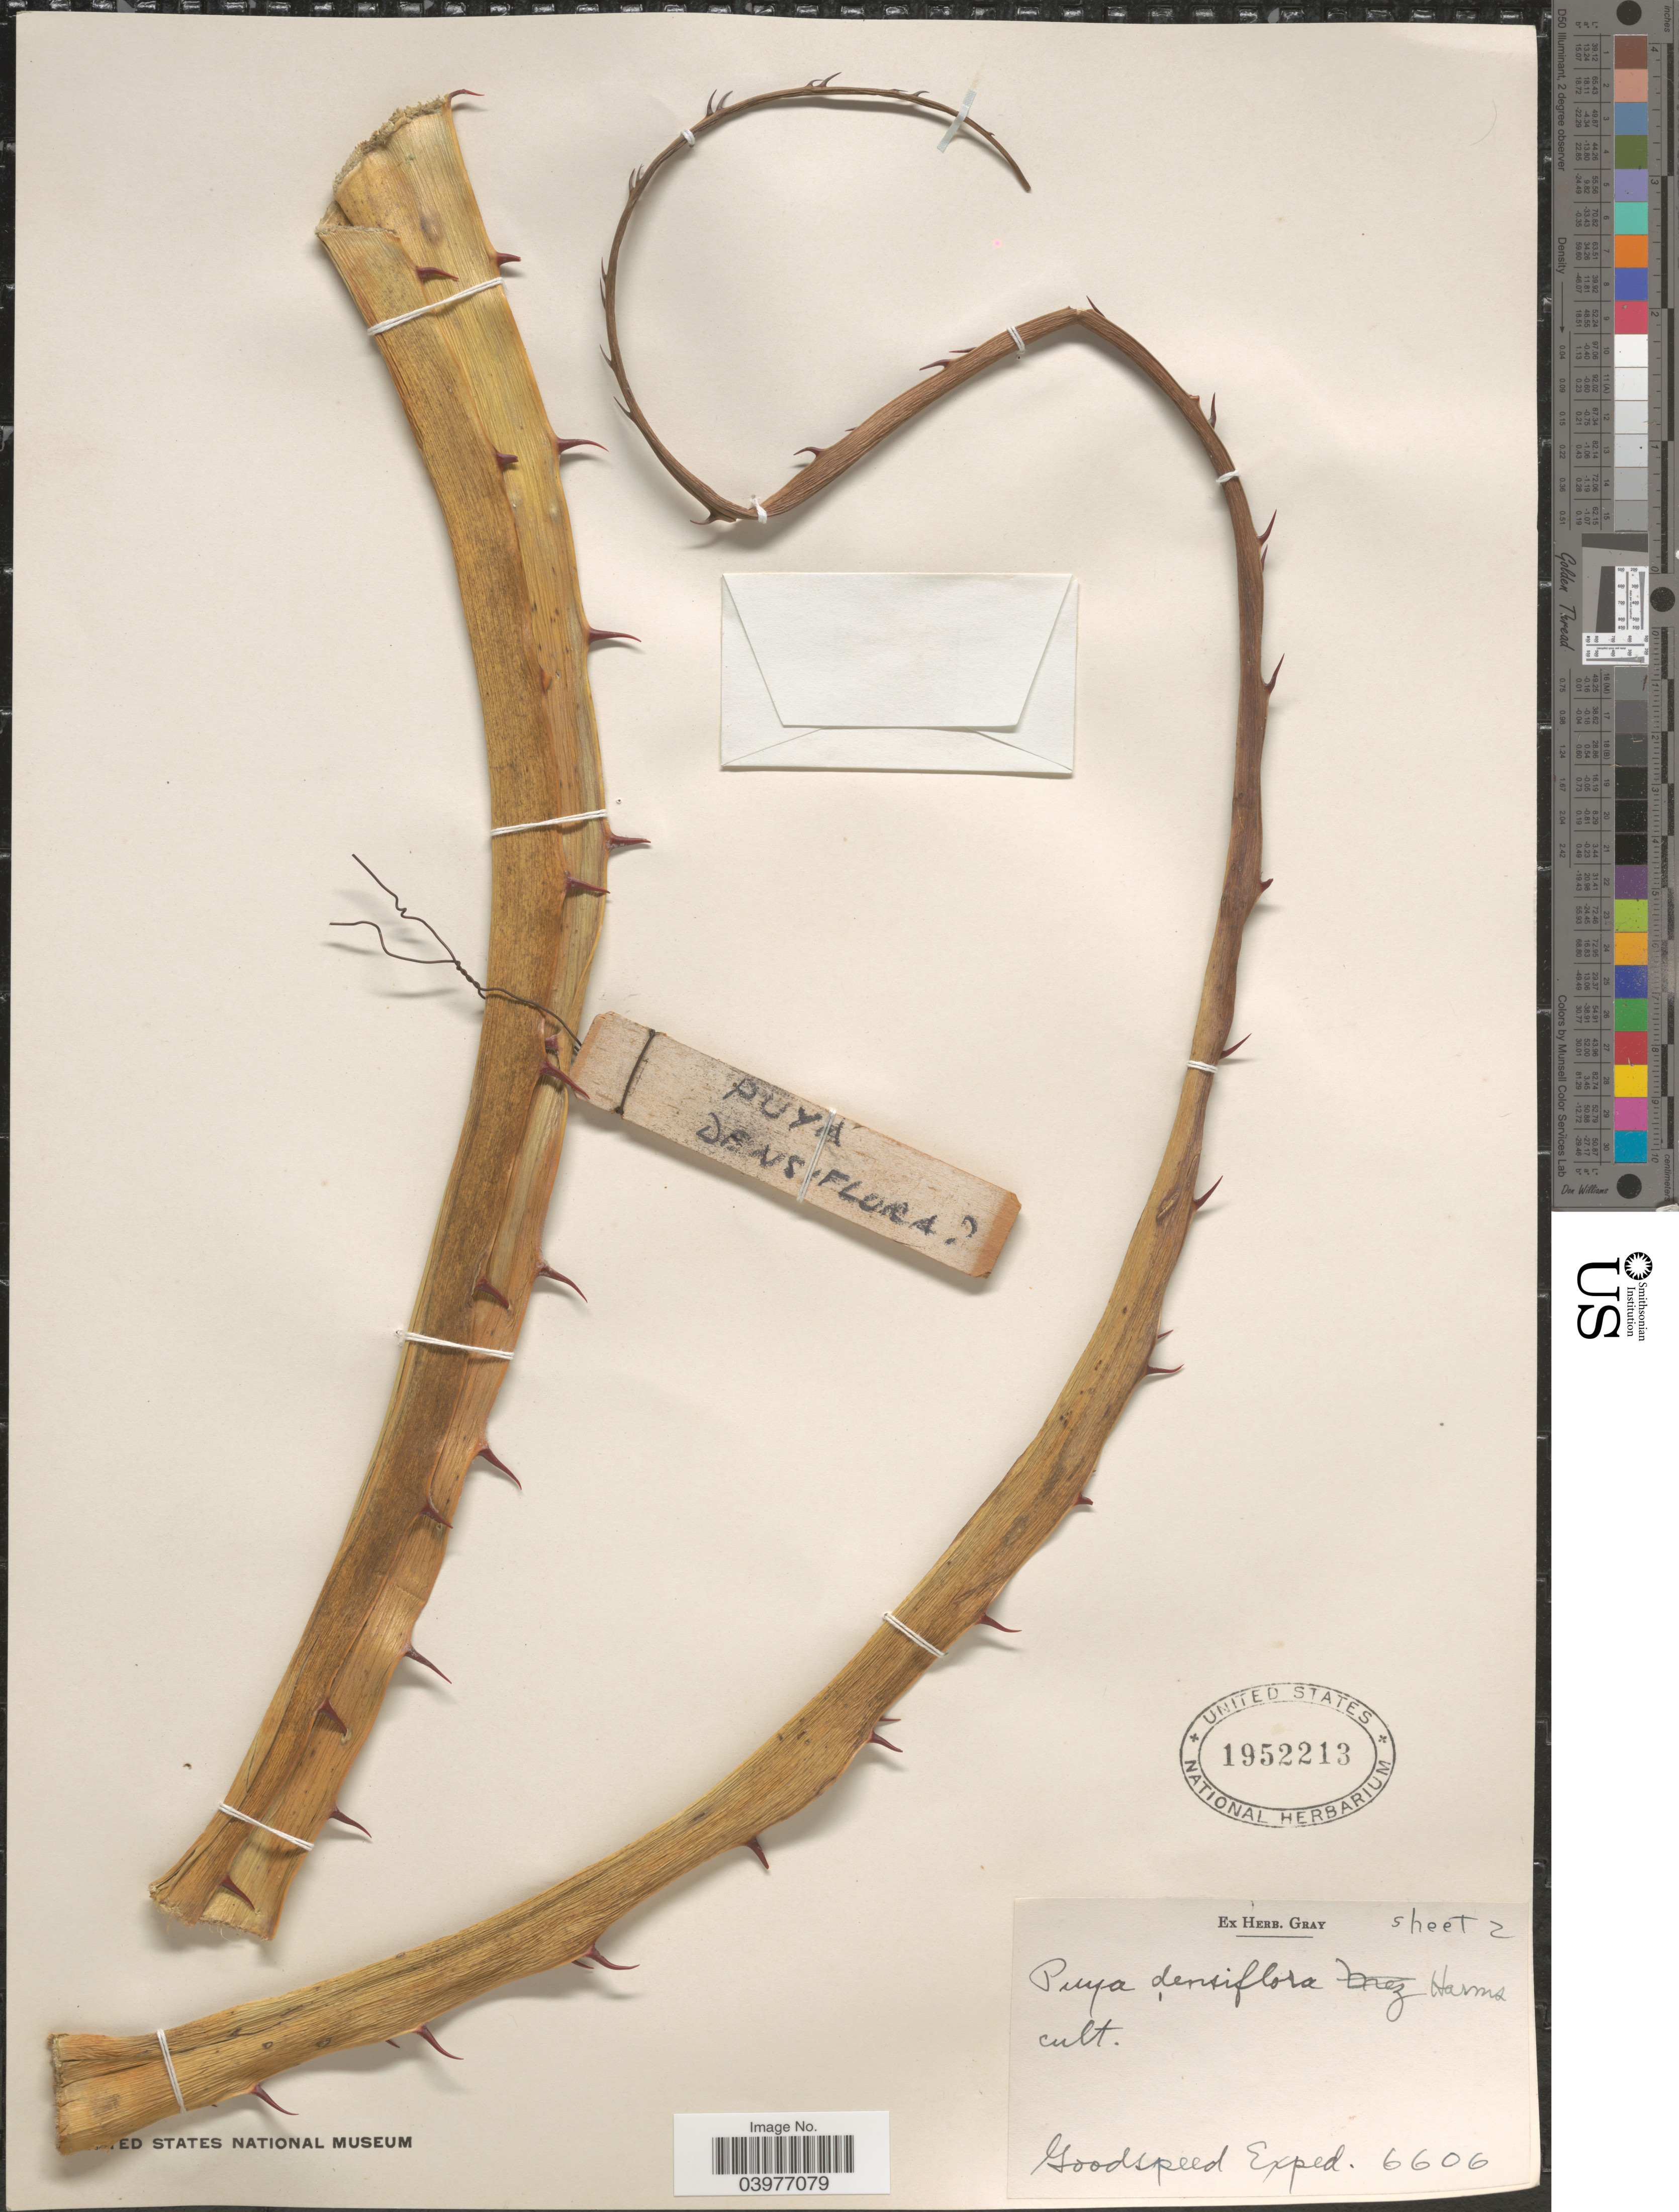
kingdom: Plantae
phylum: Tracheophyta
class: Liliopsida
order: Poales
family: Bromeliaceae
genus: Puya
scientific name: Puya densiflora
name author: Harms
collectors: Goodspeed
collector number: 6606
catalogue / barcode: US 1952213